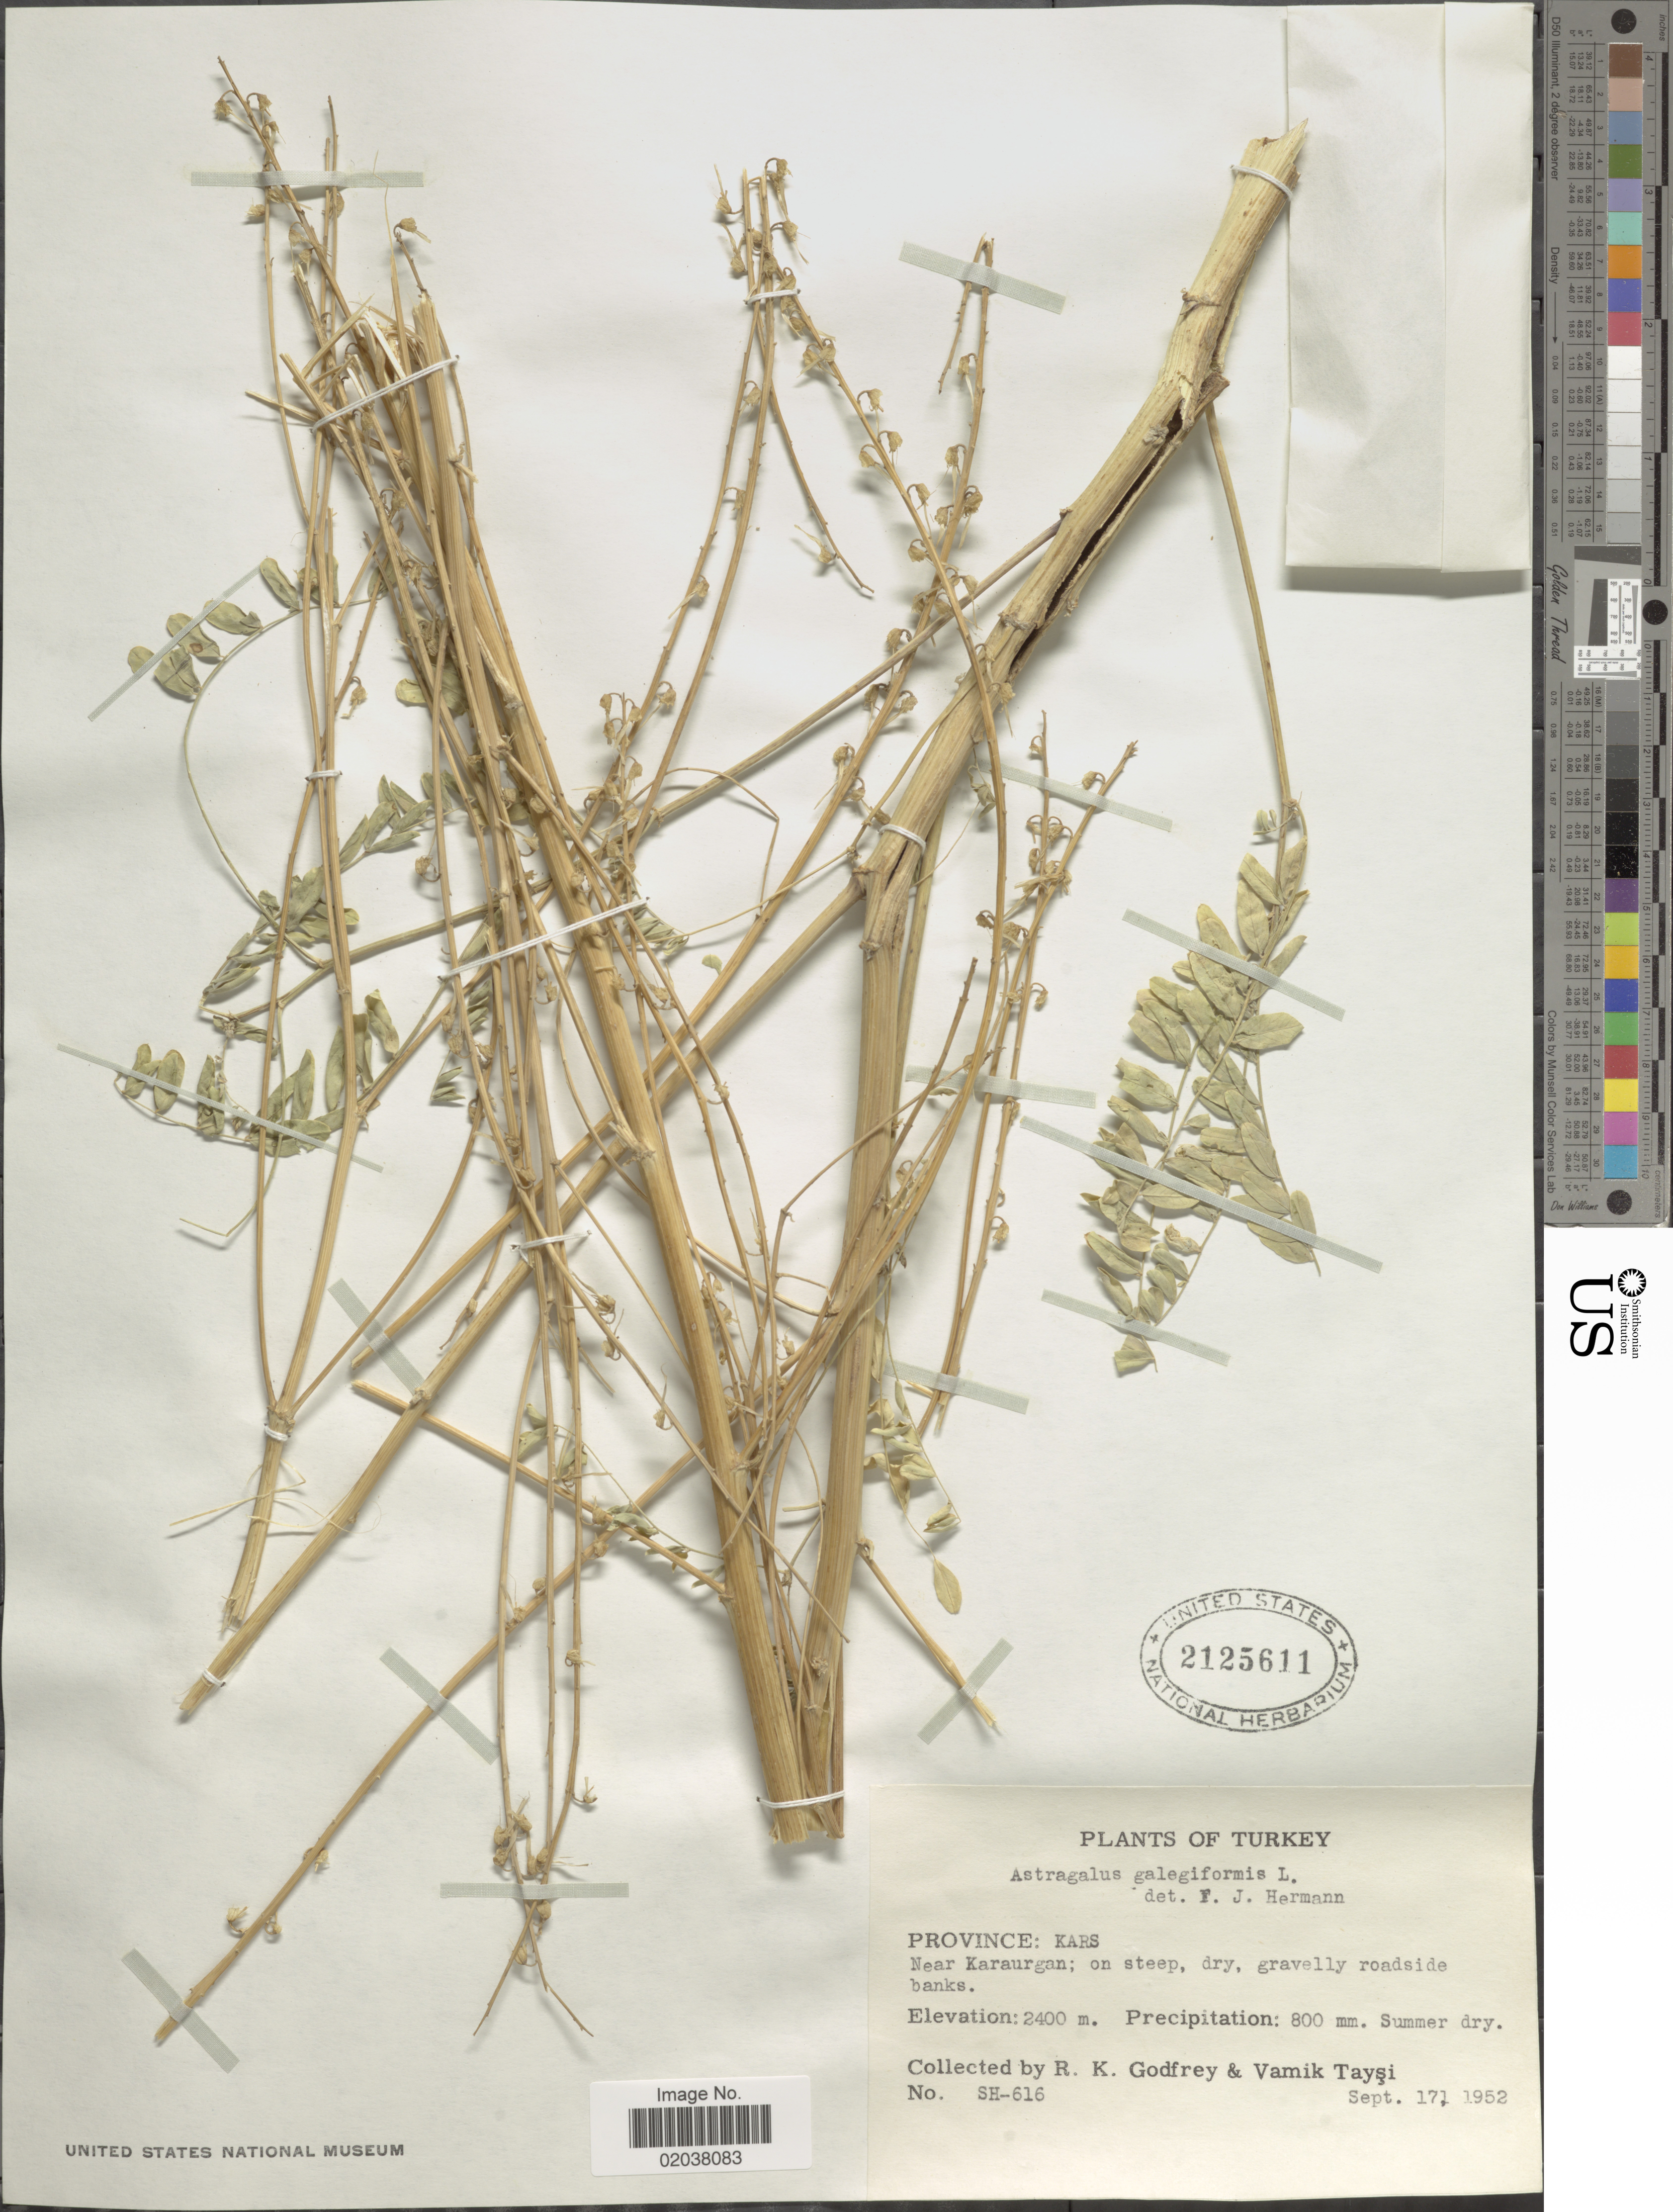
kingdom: Plantae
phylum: Tracheophyta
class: Magnoliopsida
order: Fabales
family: Fabaceae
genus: Astragalus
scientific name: Astragalus galegiformis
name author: L.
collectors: R. K. Godfrey & V. Taysi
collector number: SH-616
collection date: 1952-09-17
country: Turkey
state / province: Kars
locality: Province: Kars. Near Karaurgan; on steep, dry, gravelly roadside banks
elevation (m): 2400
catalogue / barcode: US 2125611